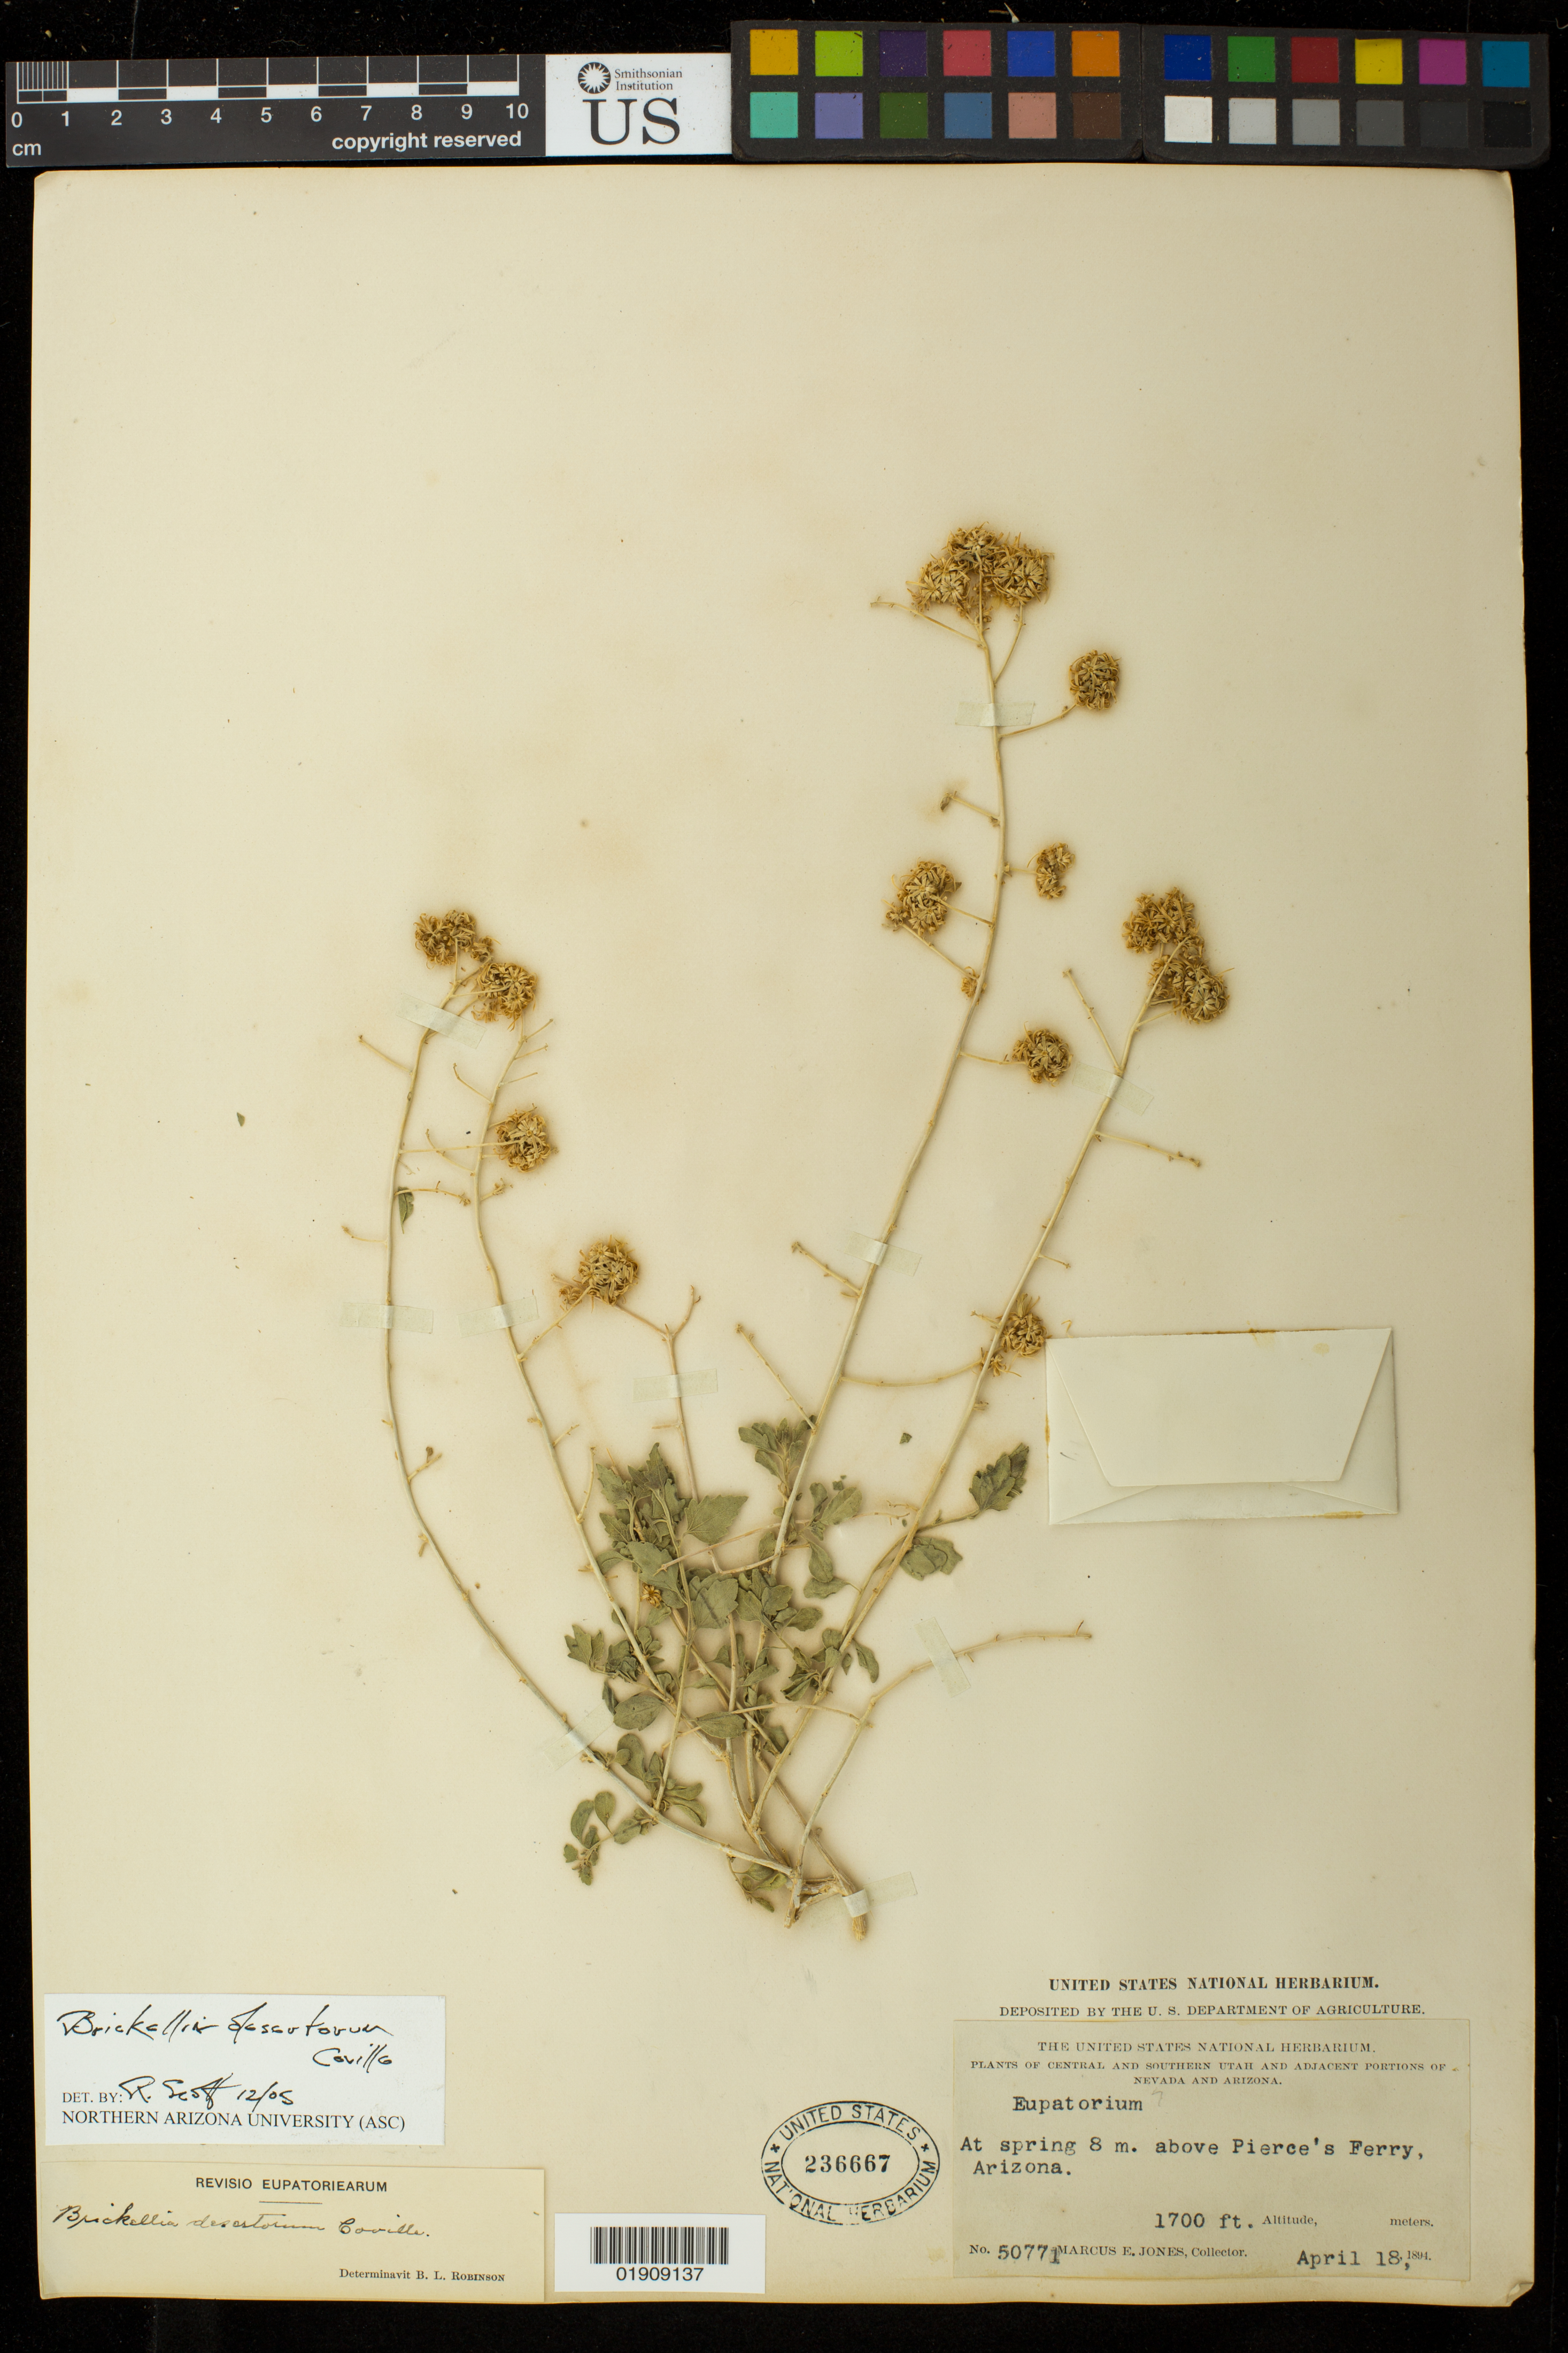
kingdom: Plantae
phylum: Tracheophyta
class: Magnoliopsida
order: Asterales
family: Asteraceae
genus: Brickellia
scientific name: Brickellia desertorum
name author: Coville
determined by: Scott, Randall W., (ASC), Northern Arizona University (UNITED STATES)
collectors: M. E. Jones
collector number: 50771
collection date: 1894-04-18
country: United States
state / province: Arizona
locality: At spring 8 m. above Pierce's Ferry Arizona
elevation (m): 518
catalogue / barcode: US 236667